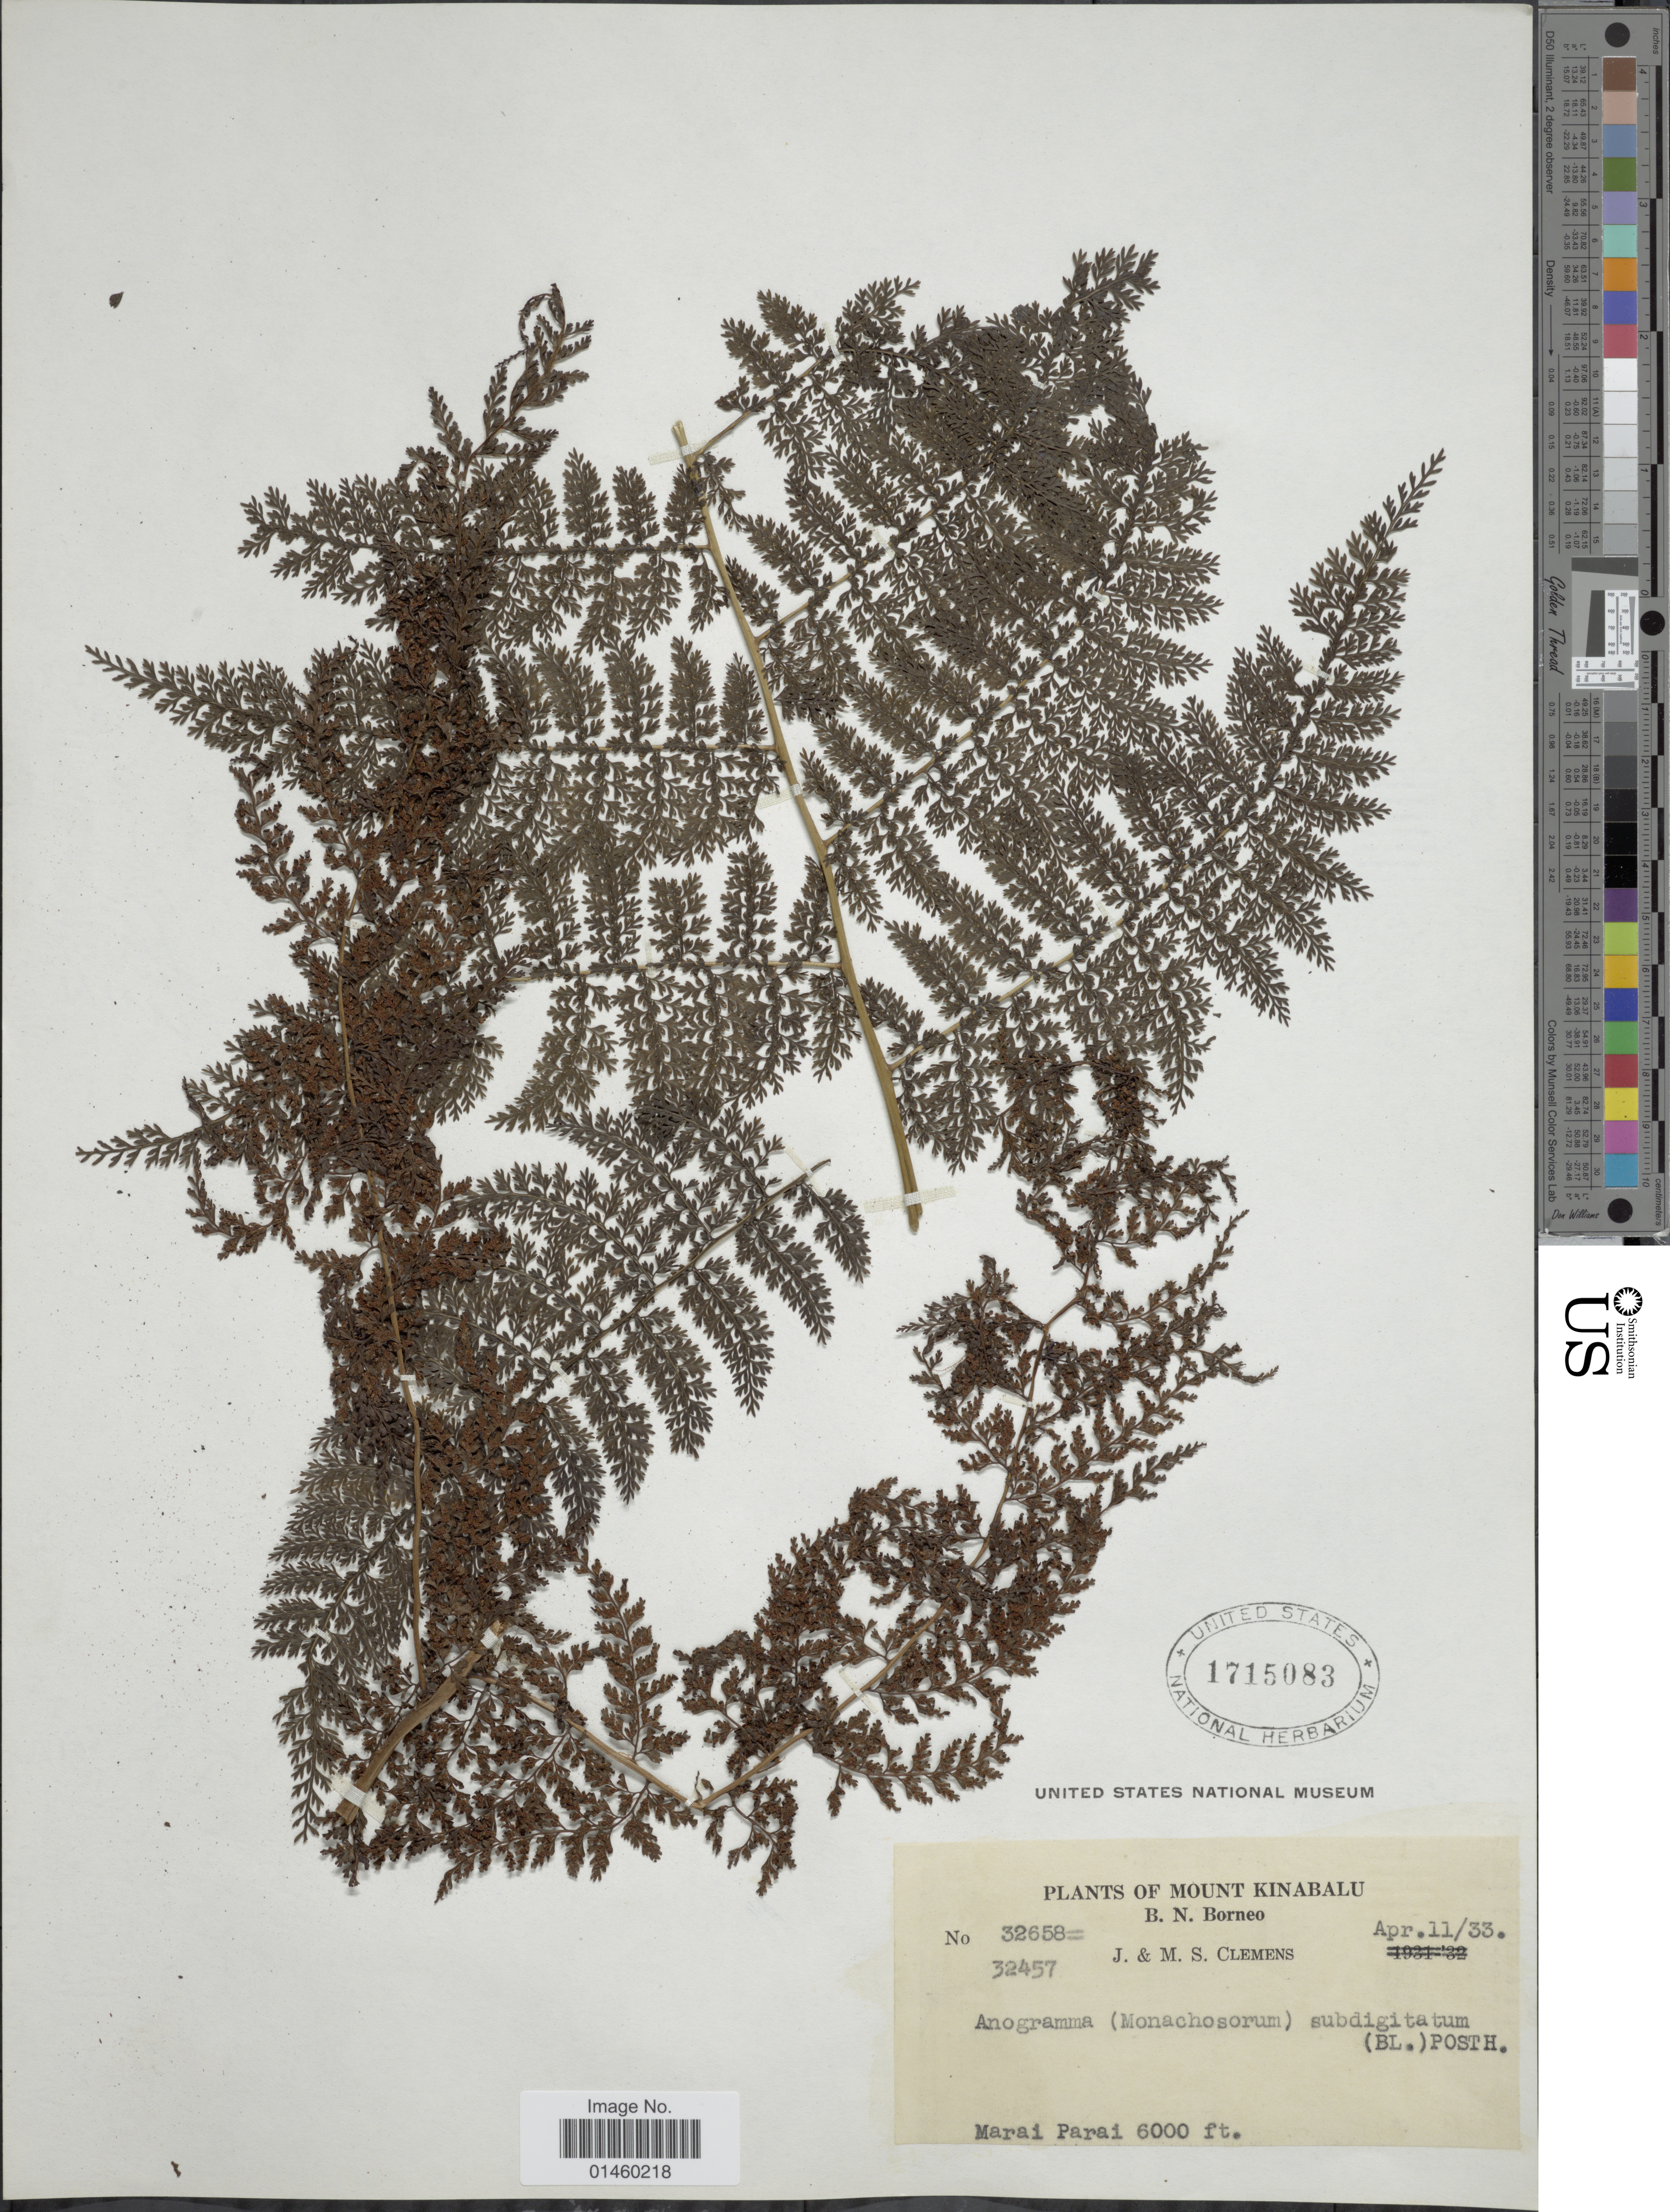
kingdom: Plantae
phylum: Tracheophyta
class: Polypodiopsida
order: Polypodiales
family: Dennstaedtiaceae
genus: Monachosorum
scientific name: Monachosorum subdigitatum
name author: (Blume) Kuhn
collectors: J. Clemens & M. S. Clemens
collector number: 32658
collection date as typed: Transcribed d/m/y: 11/4/33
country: Malaysia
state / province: Sabah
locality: Mount Kinabalu. B. N. Borneo. Marai Parai.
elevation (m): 1829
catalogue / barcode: US 1715083